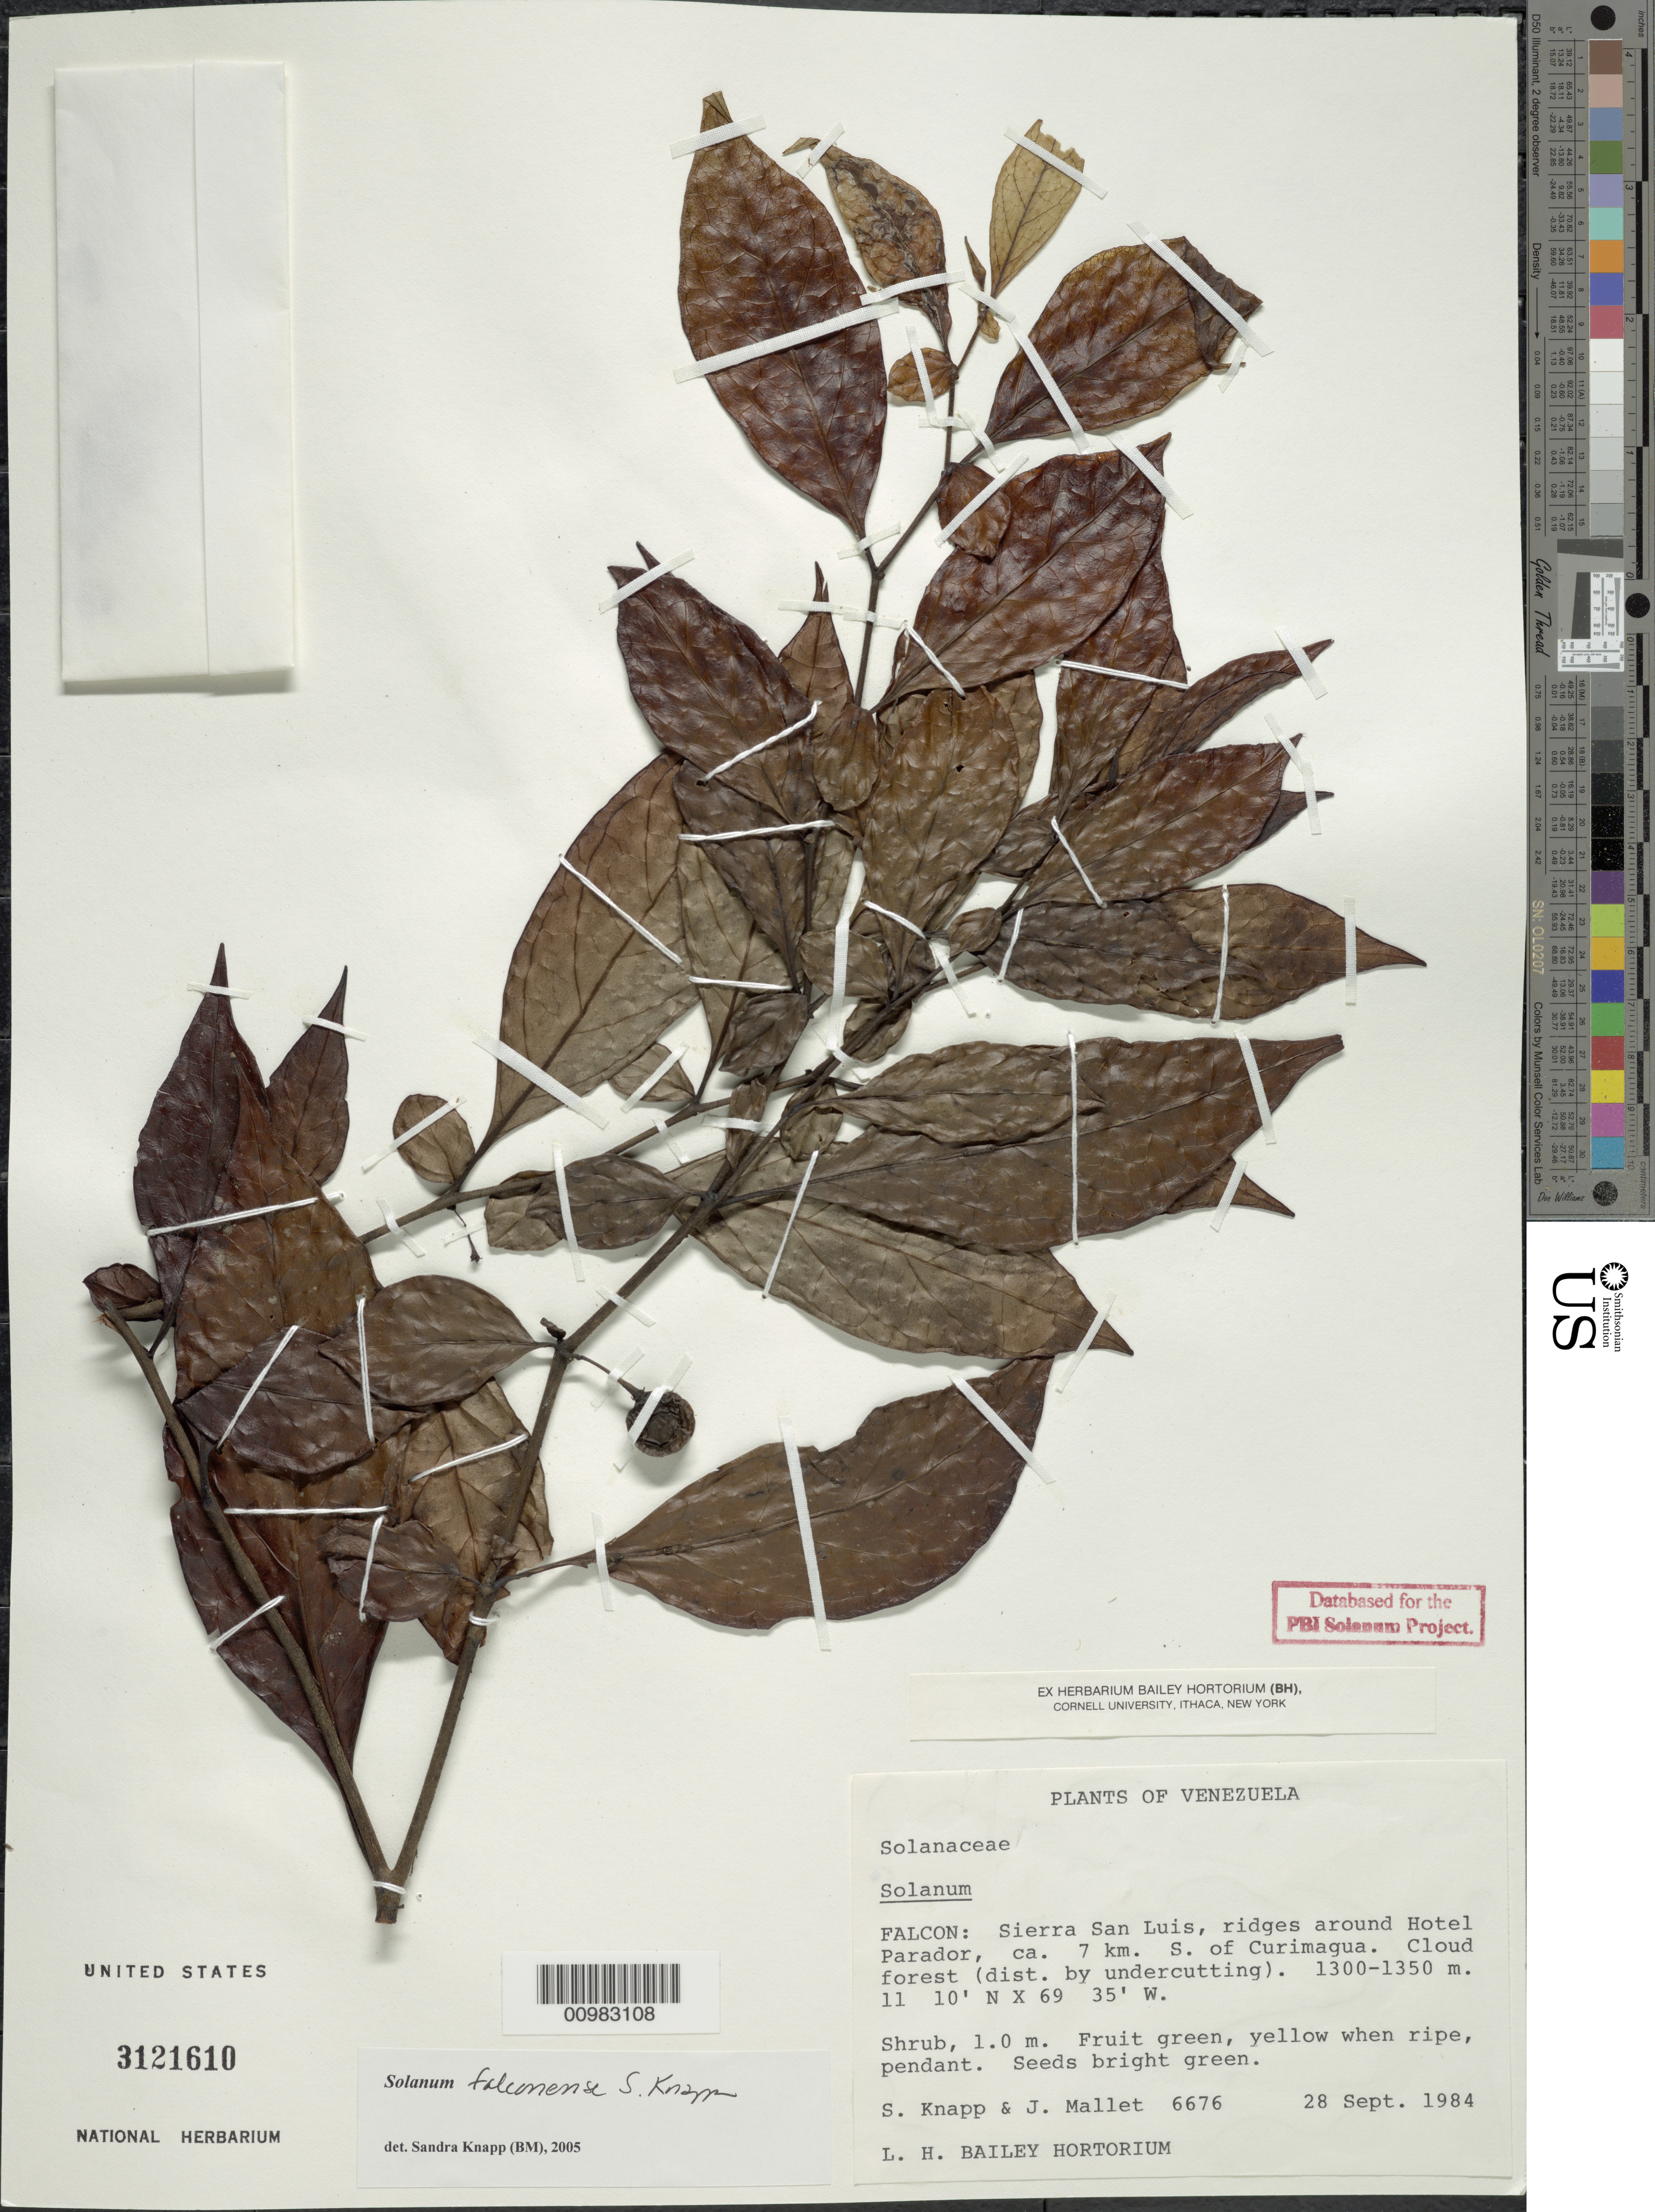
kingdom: Plantae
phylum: Tracheophyta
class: Magnoliopsida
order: Solanales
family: Solanaceae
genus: Solanum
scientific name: Solanum falconense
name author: S. Knapp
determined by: Knapp, S. D.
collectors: S. Knapp & J. Mallet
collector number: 6676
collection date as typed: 28 Sep 1984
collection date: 1984-09-28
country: Venezuela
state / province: Falcón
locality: Sierra San Luis, ridges around Hotel Parador, ca. 7 km S of Curimagua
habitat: cloud forest, distrubed by undercutting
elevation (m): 1300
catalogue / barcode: US 3121610